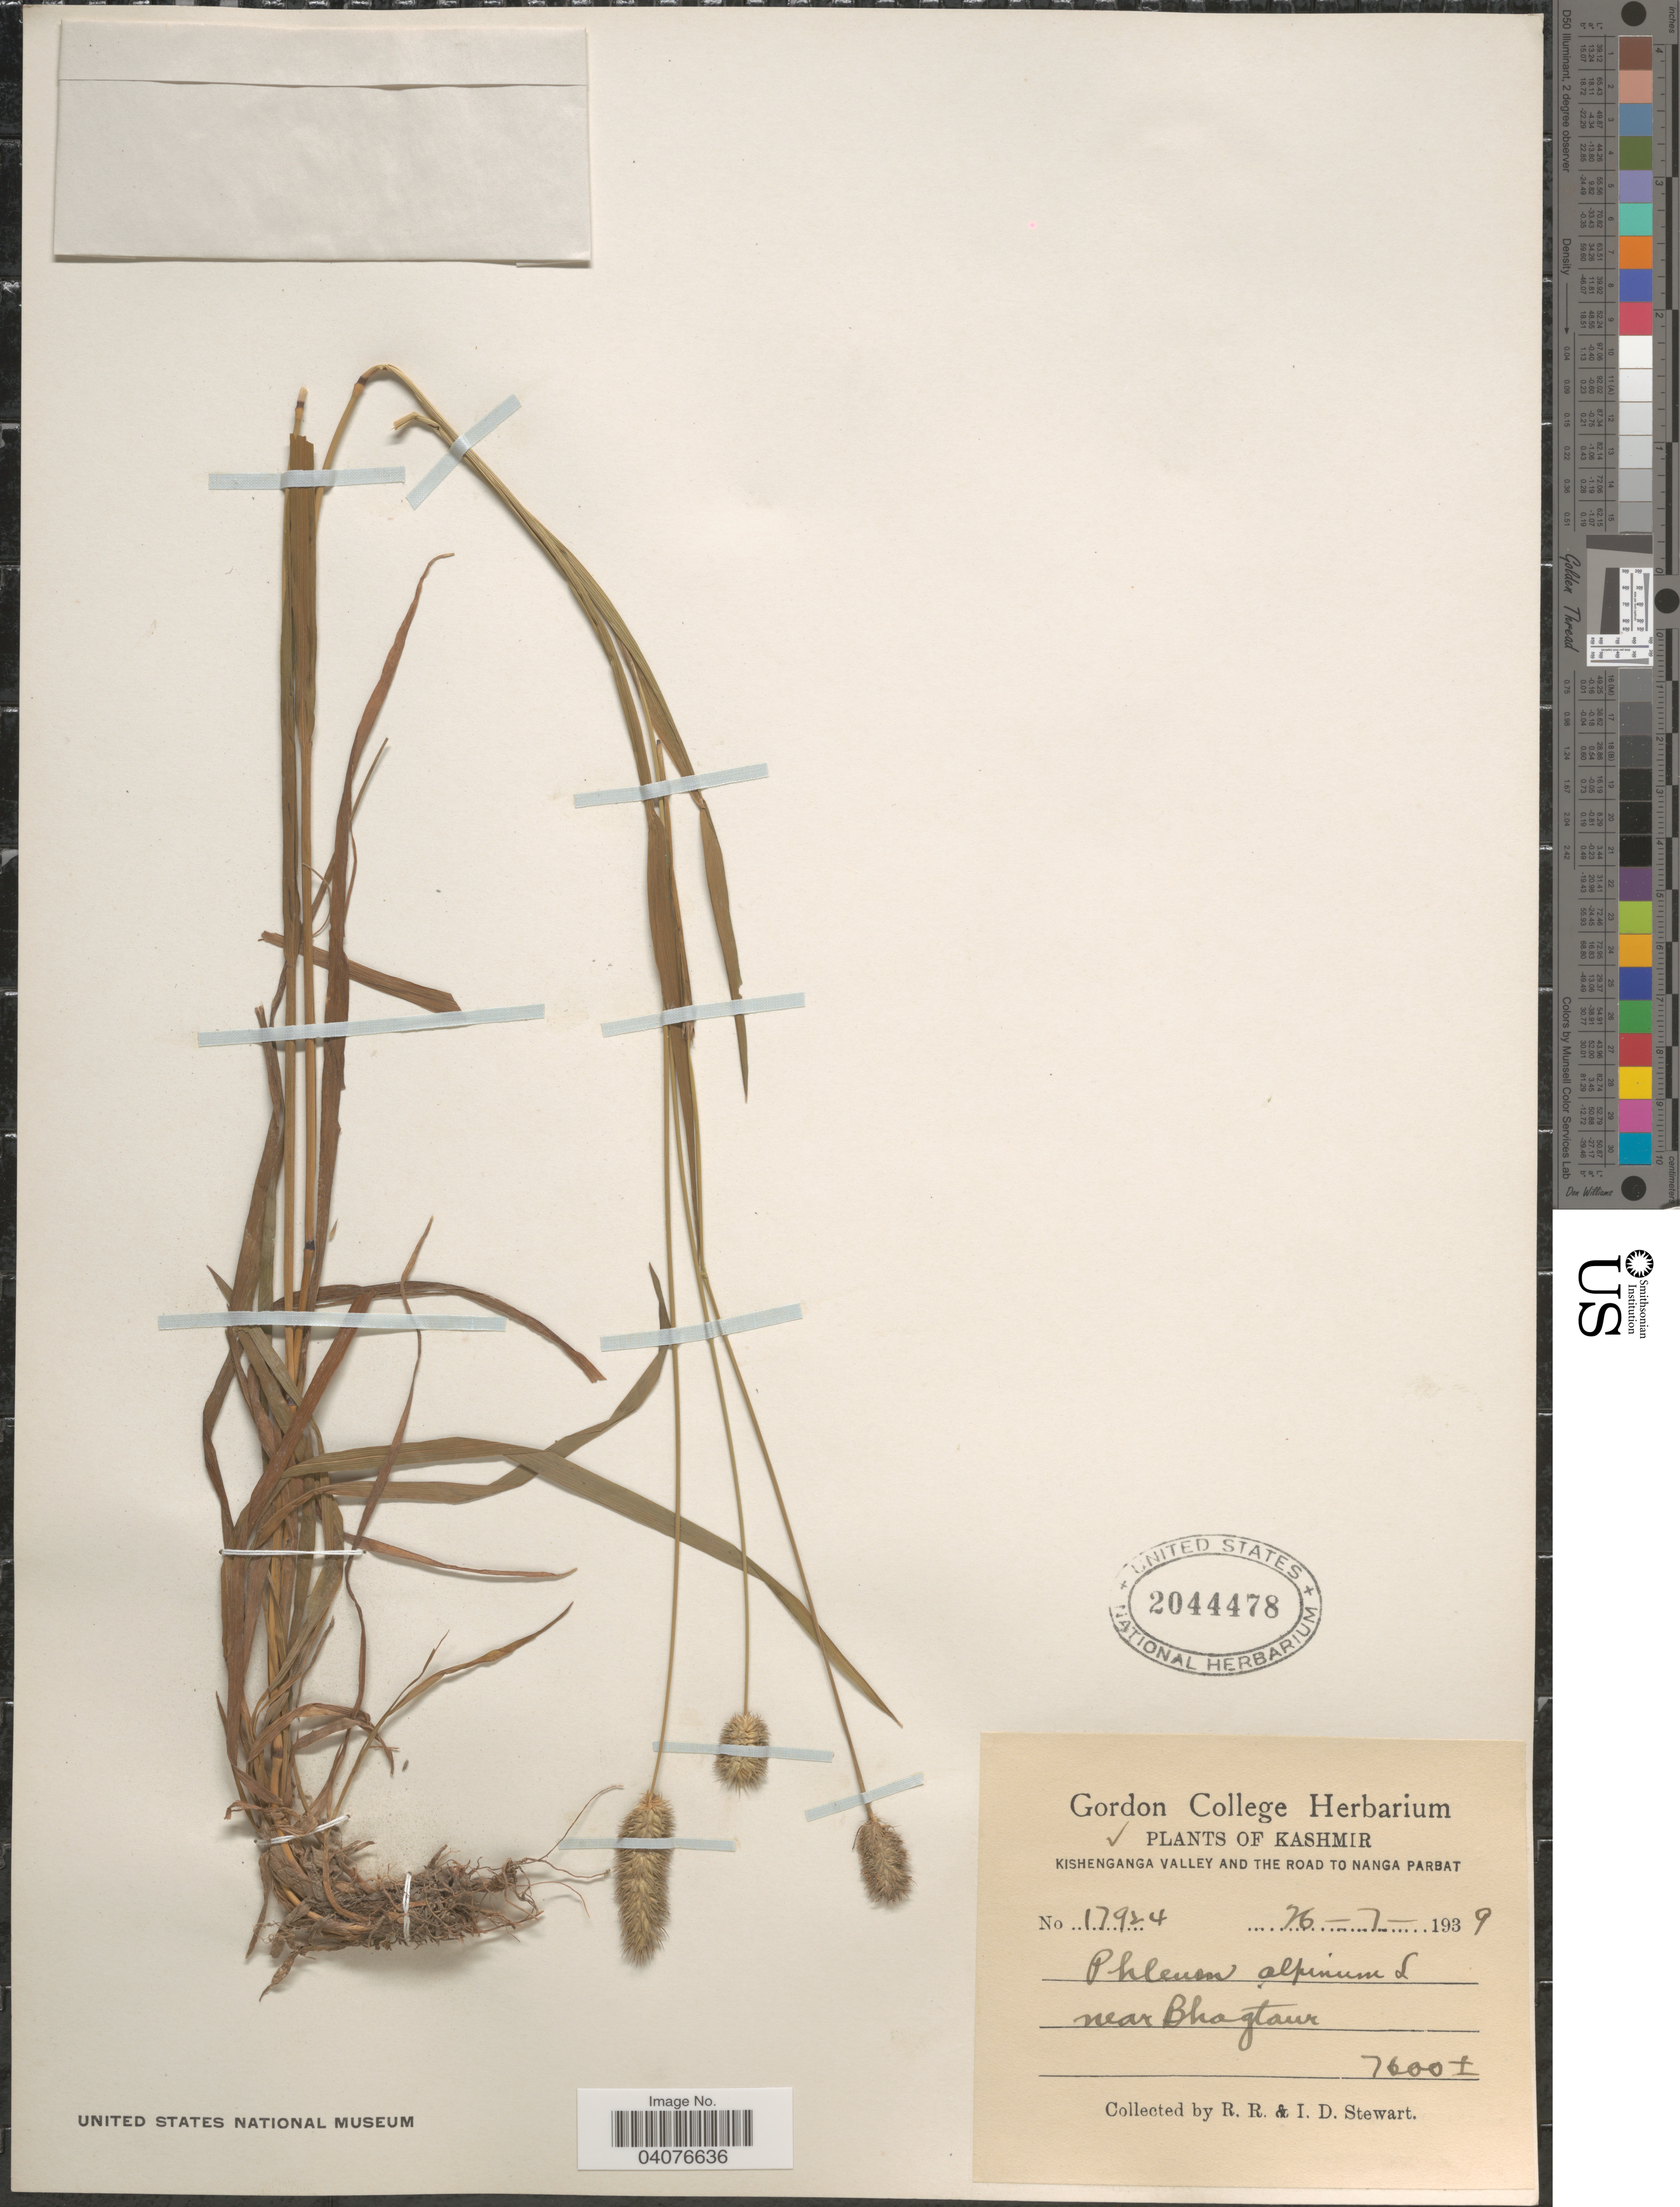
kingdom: Plantae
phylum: Tracheophyta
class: Liliopsida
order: Poales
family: Poaceae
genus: Phleum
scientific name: Phleum alpinum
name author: L.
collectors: R. Stewart & I. Stewart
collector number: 17924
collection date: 1939-07-26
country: India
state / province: Jammu and Kashmir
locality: Kashmir. Kishenganga Valley and the road to Nanga Parbat. Near Bhagtaur.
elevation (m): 2316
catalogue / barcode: US 2044478